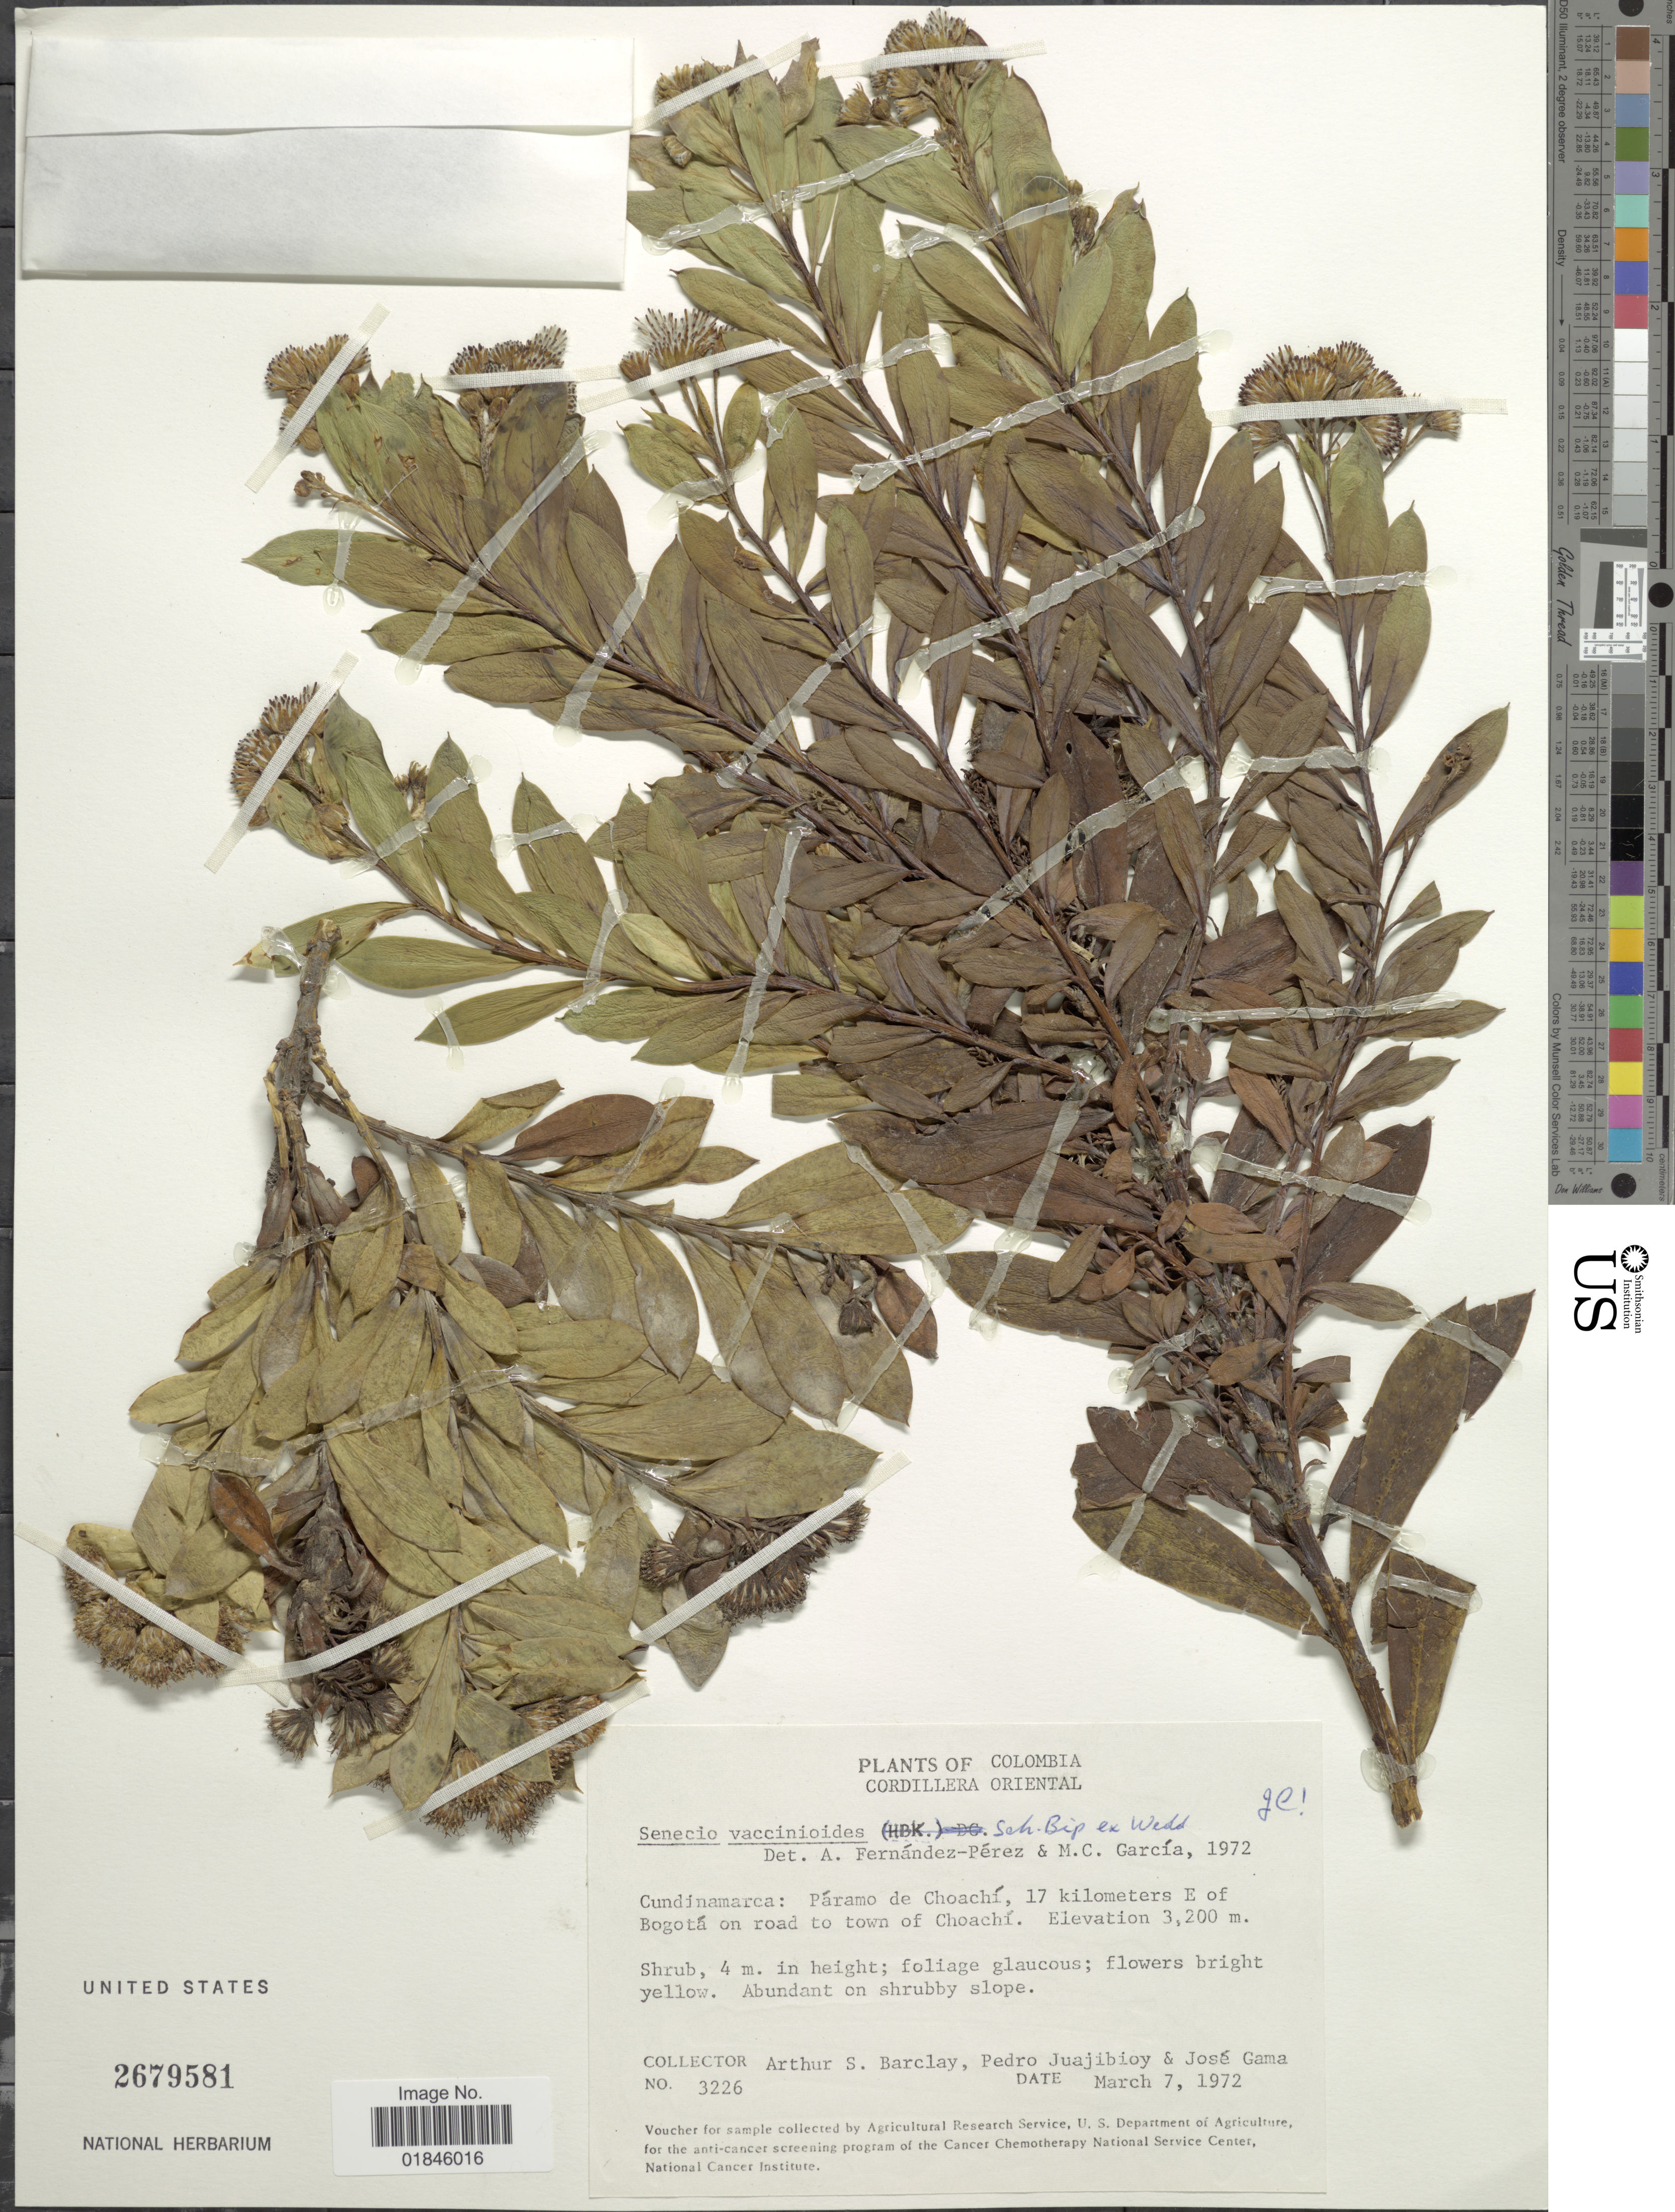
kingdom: Plantae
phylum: Tracheophyta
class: Magnoliopsida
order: Asterales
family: Asteraceae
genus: Pentacalia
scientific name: Pentacalia vaccinioides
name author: (Kunth) Cuatrec.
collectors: A. S. Barclay, P. Juajibioy & J. Gama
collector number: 3226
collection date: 1972-03-07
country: Colombia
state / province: Cundinamarca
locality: Cordillera Oriental. Cundinamarca: Páramo de Choachí, 17 kilometers E of Bogotá on road to town of Choachí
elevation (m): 3200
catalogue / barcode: US 2679581